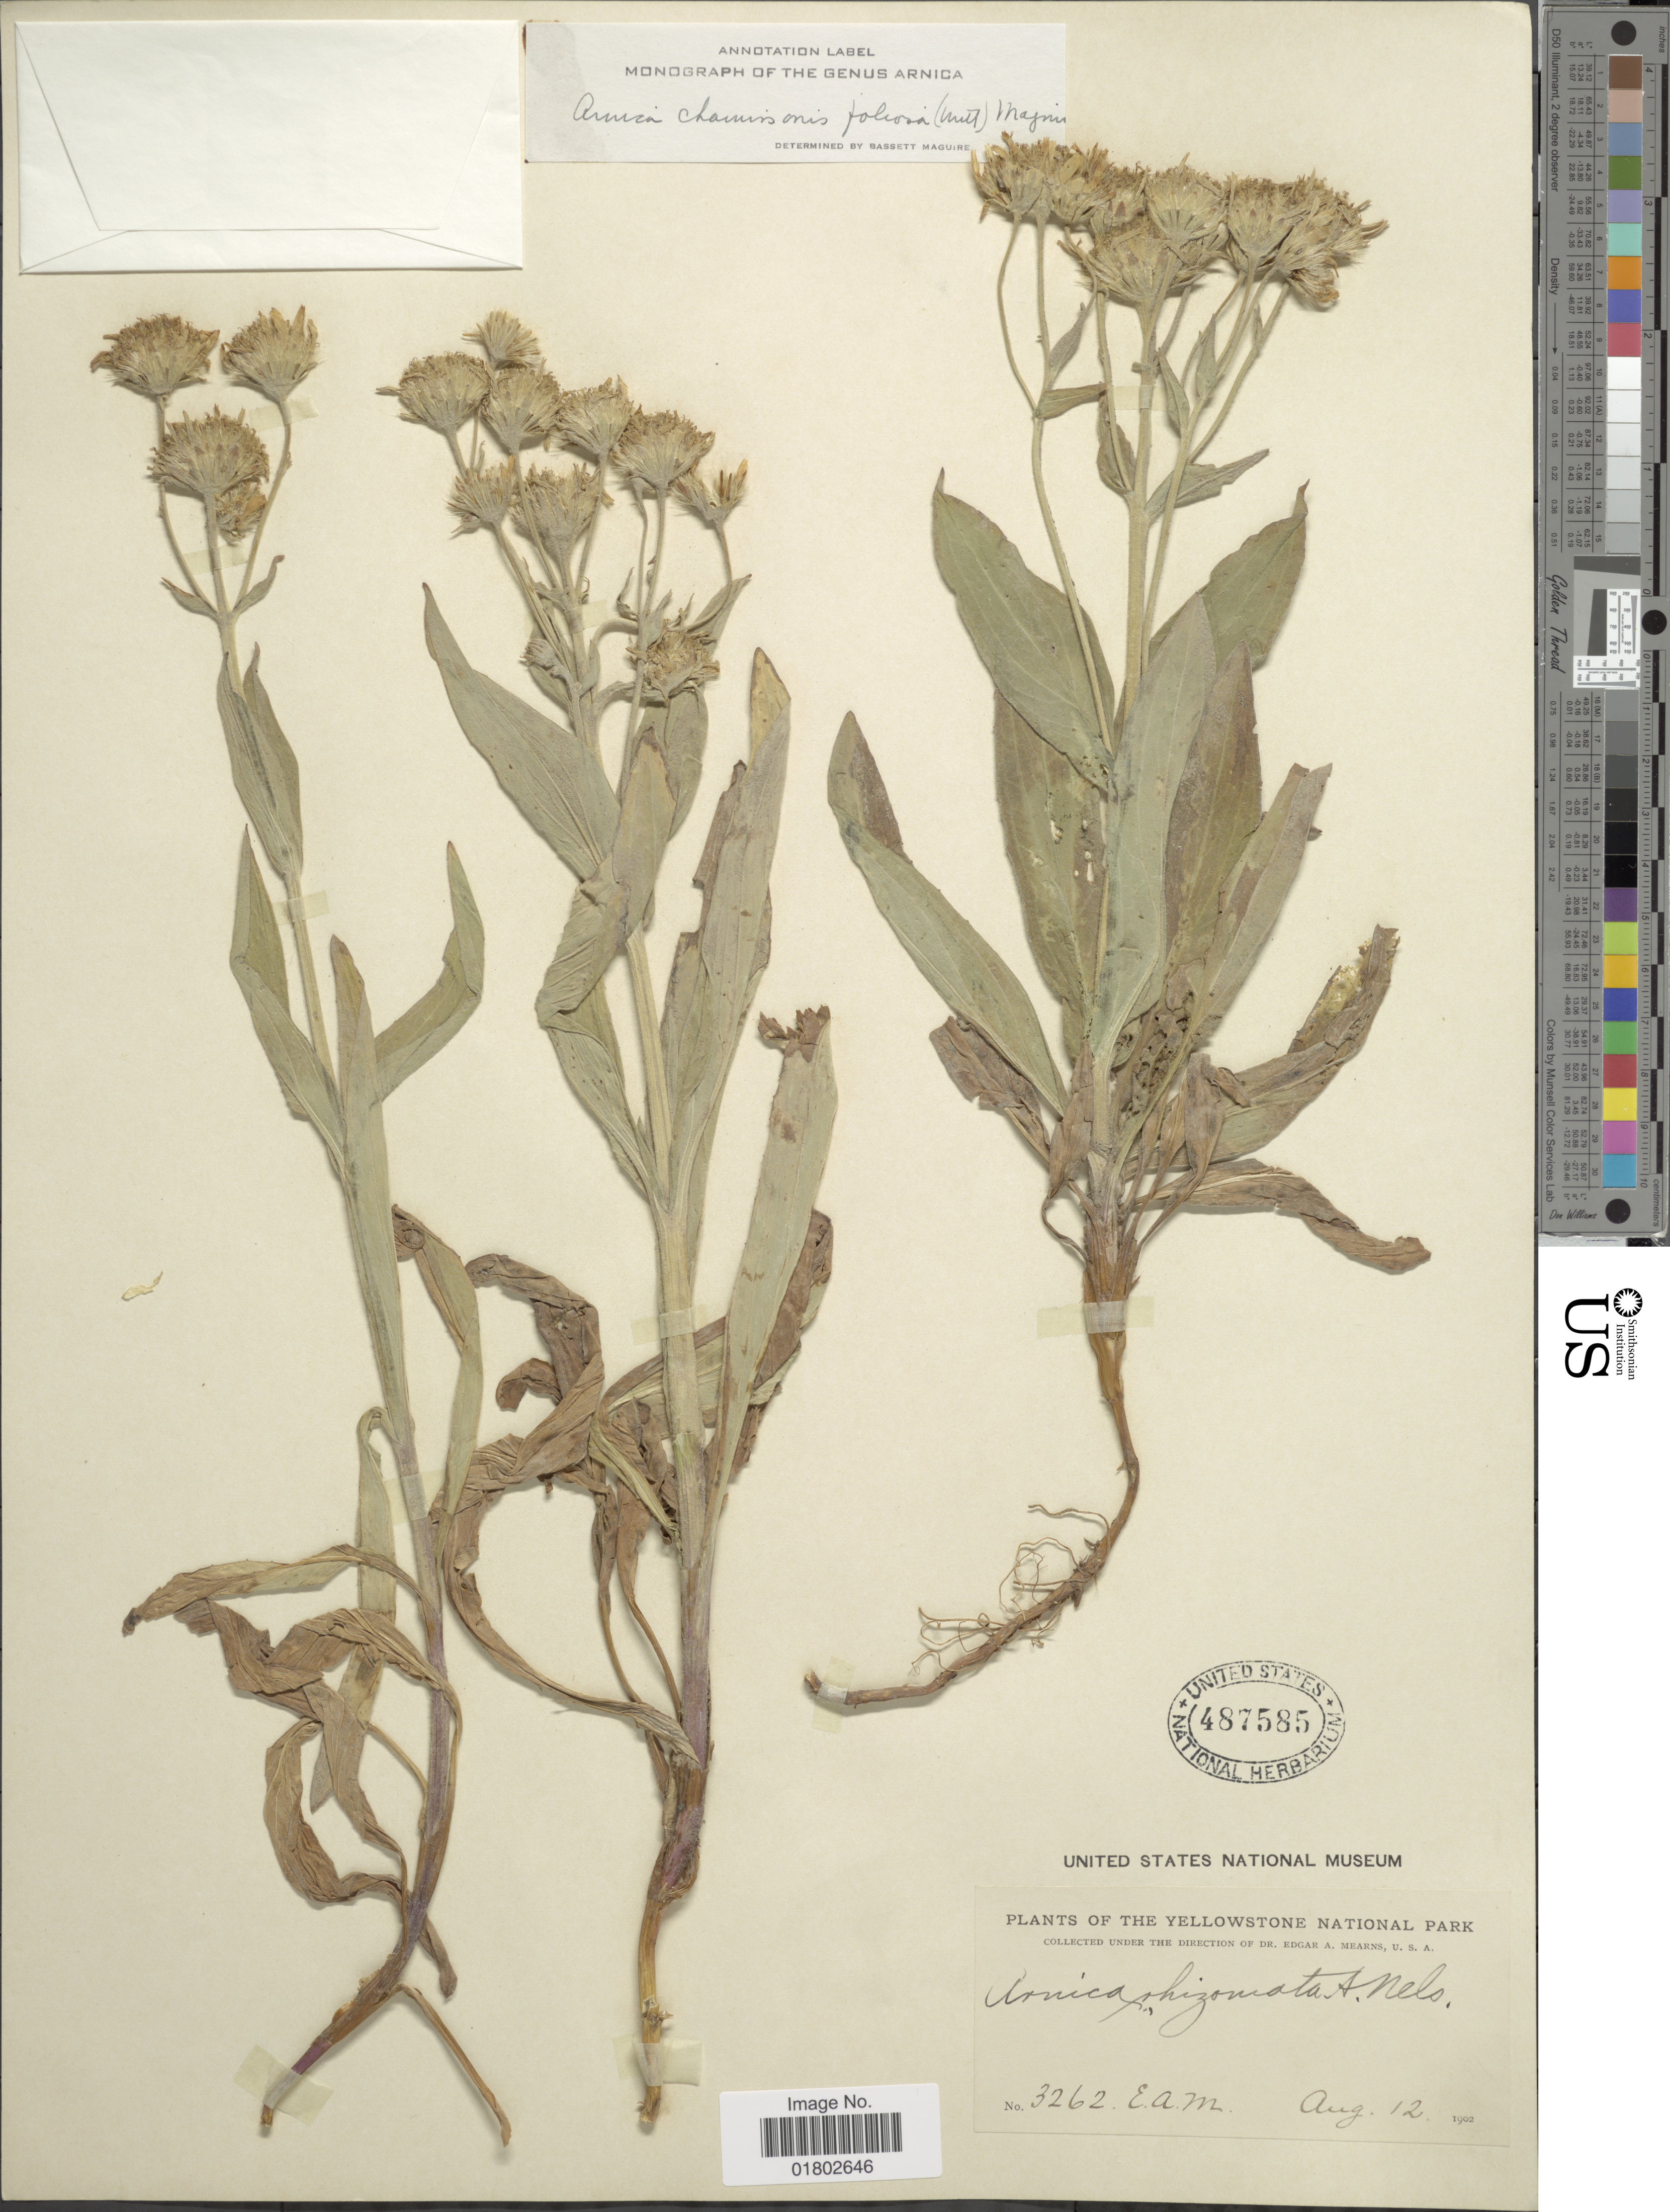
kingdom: Plantae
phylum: Tracheophyta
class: Magnoliopsida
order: Asterales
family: Asteraceae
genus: Arnica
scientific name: Arnica chamissonis subsp. foliosa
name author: (Nutt.) Maguire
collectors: E. A. Mearns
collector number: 3262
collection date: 1902-08-12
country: United States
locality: Yellowstone National Park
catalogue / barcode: US 487585